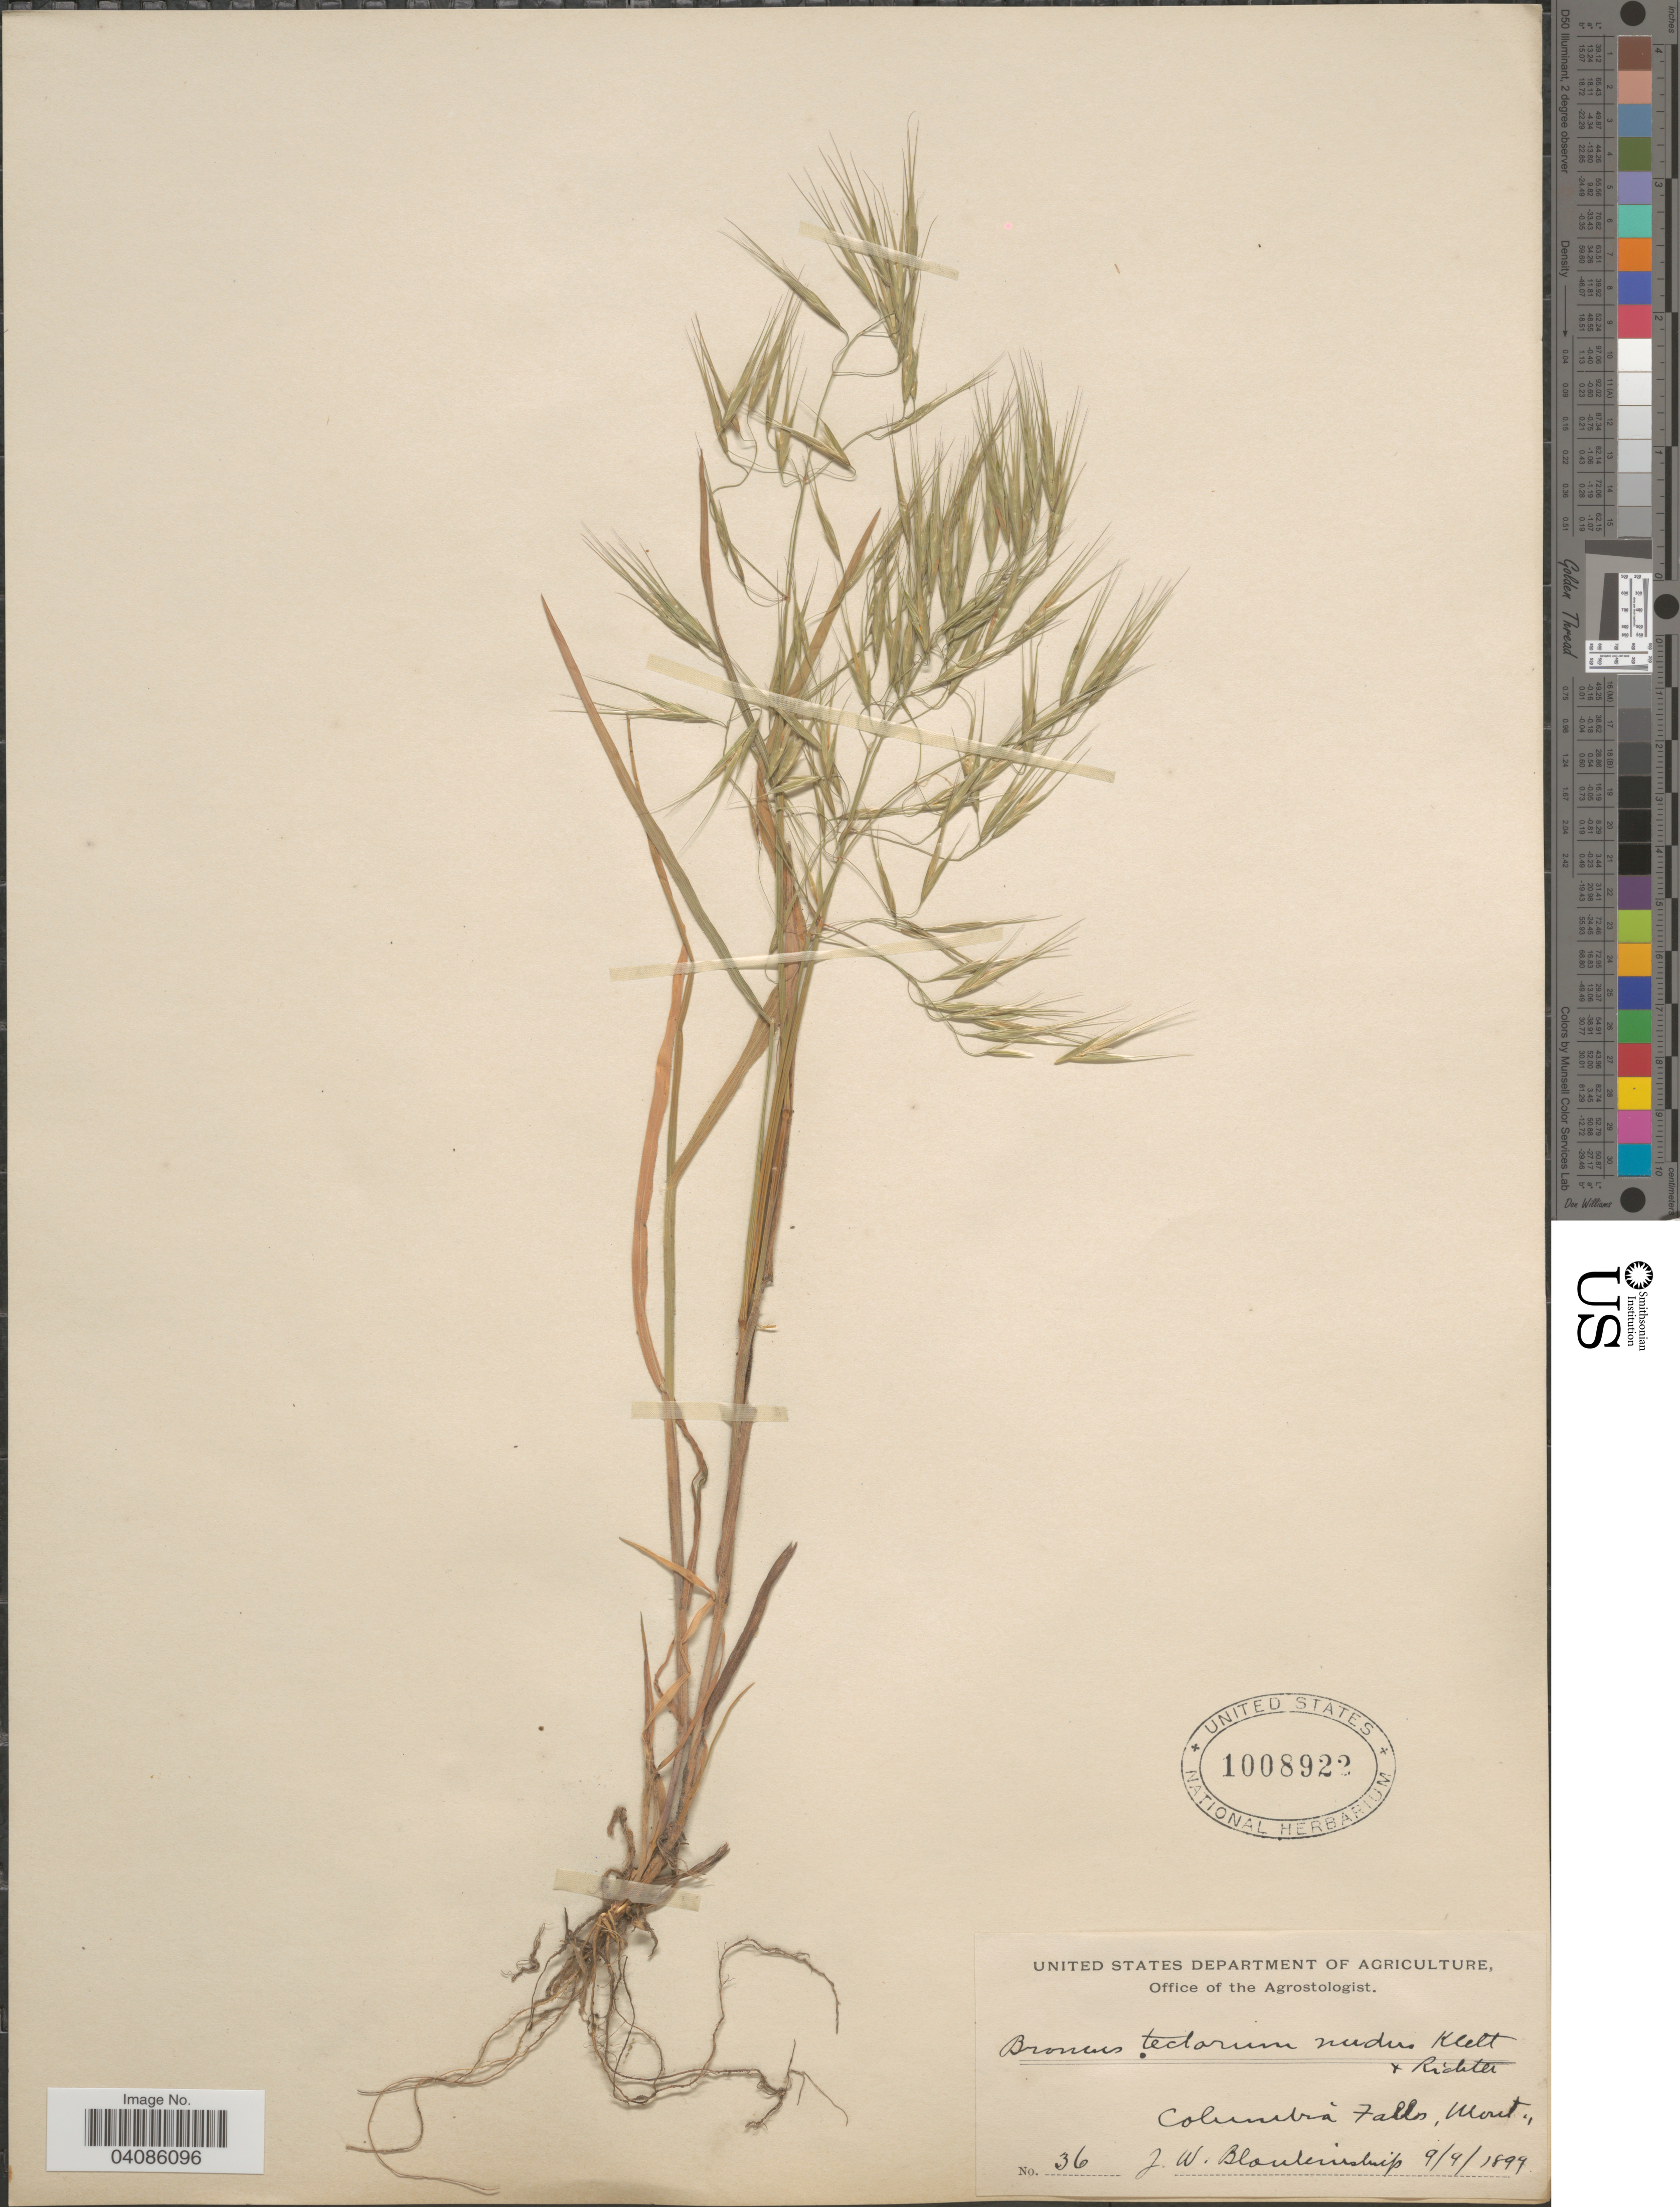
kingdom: Plantae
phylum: Tracheophyta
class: Liliopsida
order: Poales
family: Poaceae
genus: Bromus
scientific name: Bromus tectorum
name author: L.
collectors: J. W. Blankinship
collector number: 36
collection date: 1899-09-09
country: United States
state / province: Montana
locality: Columbia Falls.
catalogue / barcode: US 1008922